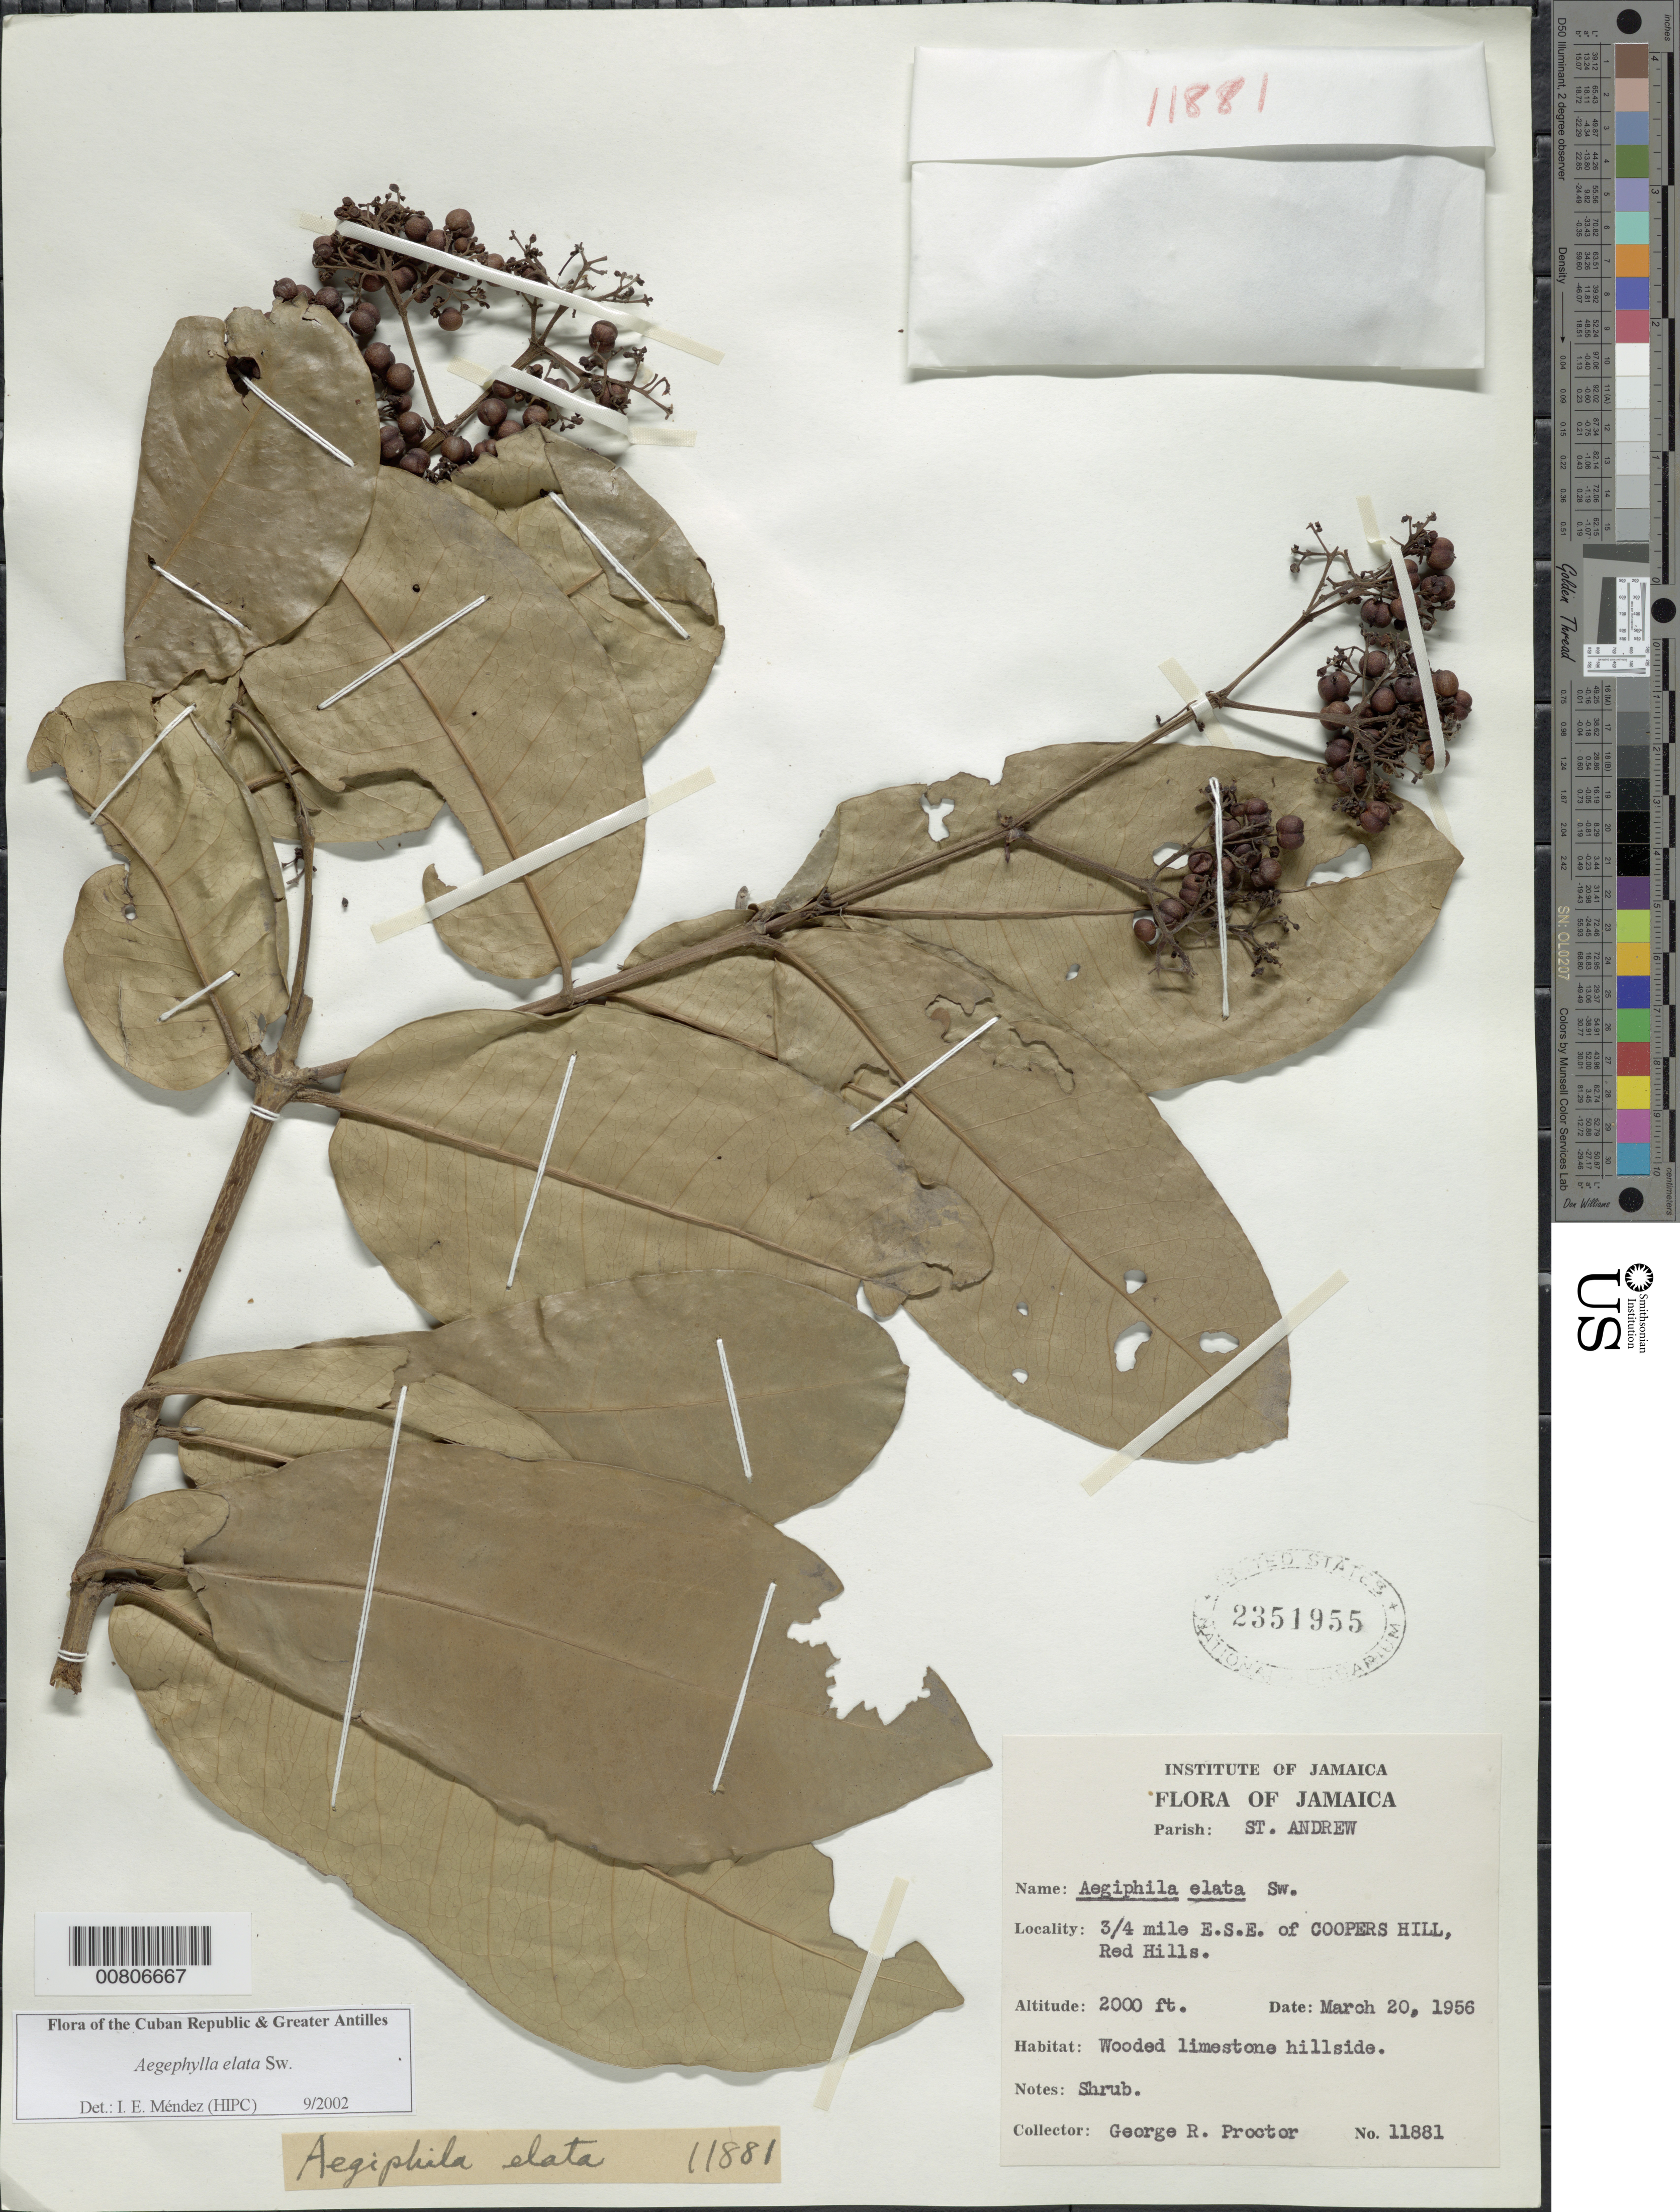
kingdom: Plantae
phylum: Tracheophyta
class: Magnoliopsida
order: Lamiales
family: Lamiaceae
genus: Aegiphila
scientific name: Aegiphila elata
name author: Sw.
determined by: Méndez, Isidro E., (HIPC)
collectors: G. R. Proctor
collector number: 11881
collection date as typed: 20 Mar 1956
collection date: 1956-03-20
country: Jamaica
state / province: Saint Andrew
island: Jamaica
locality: Coopers Hill, 3/4 mile ESE of; Red Hills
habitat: Wooded limestone hillside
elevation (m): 610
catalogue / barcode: US 2351955